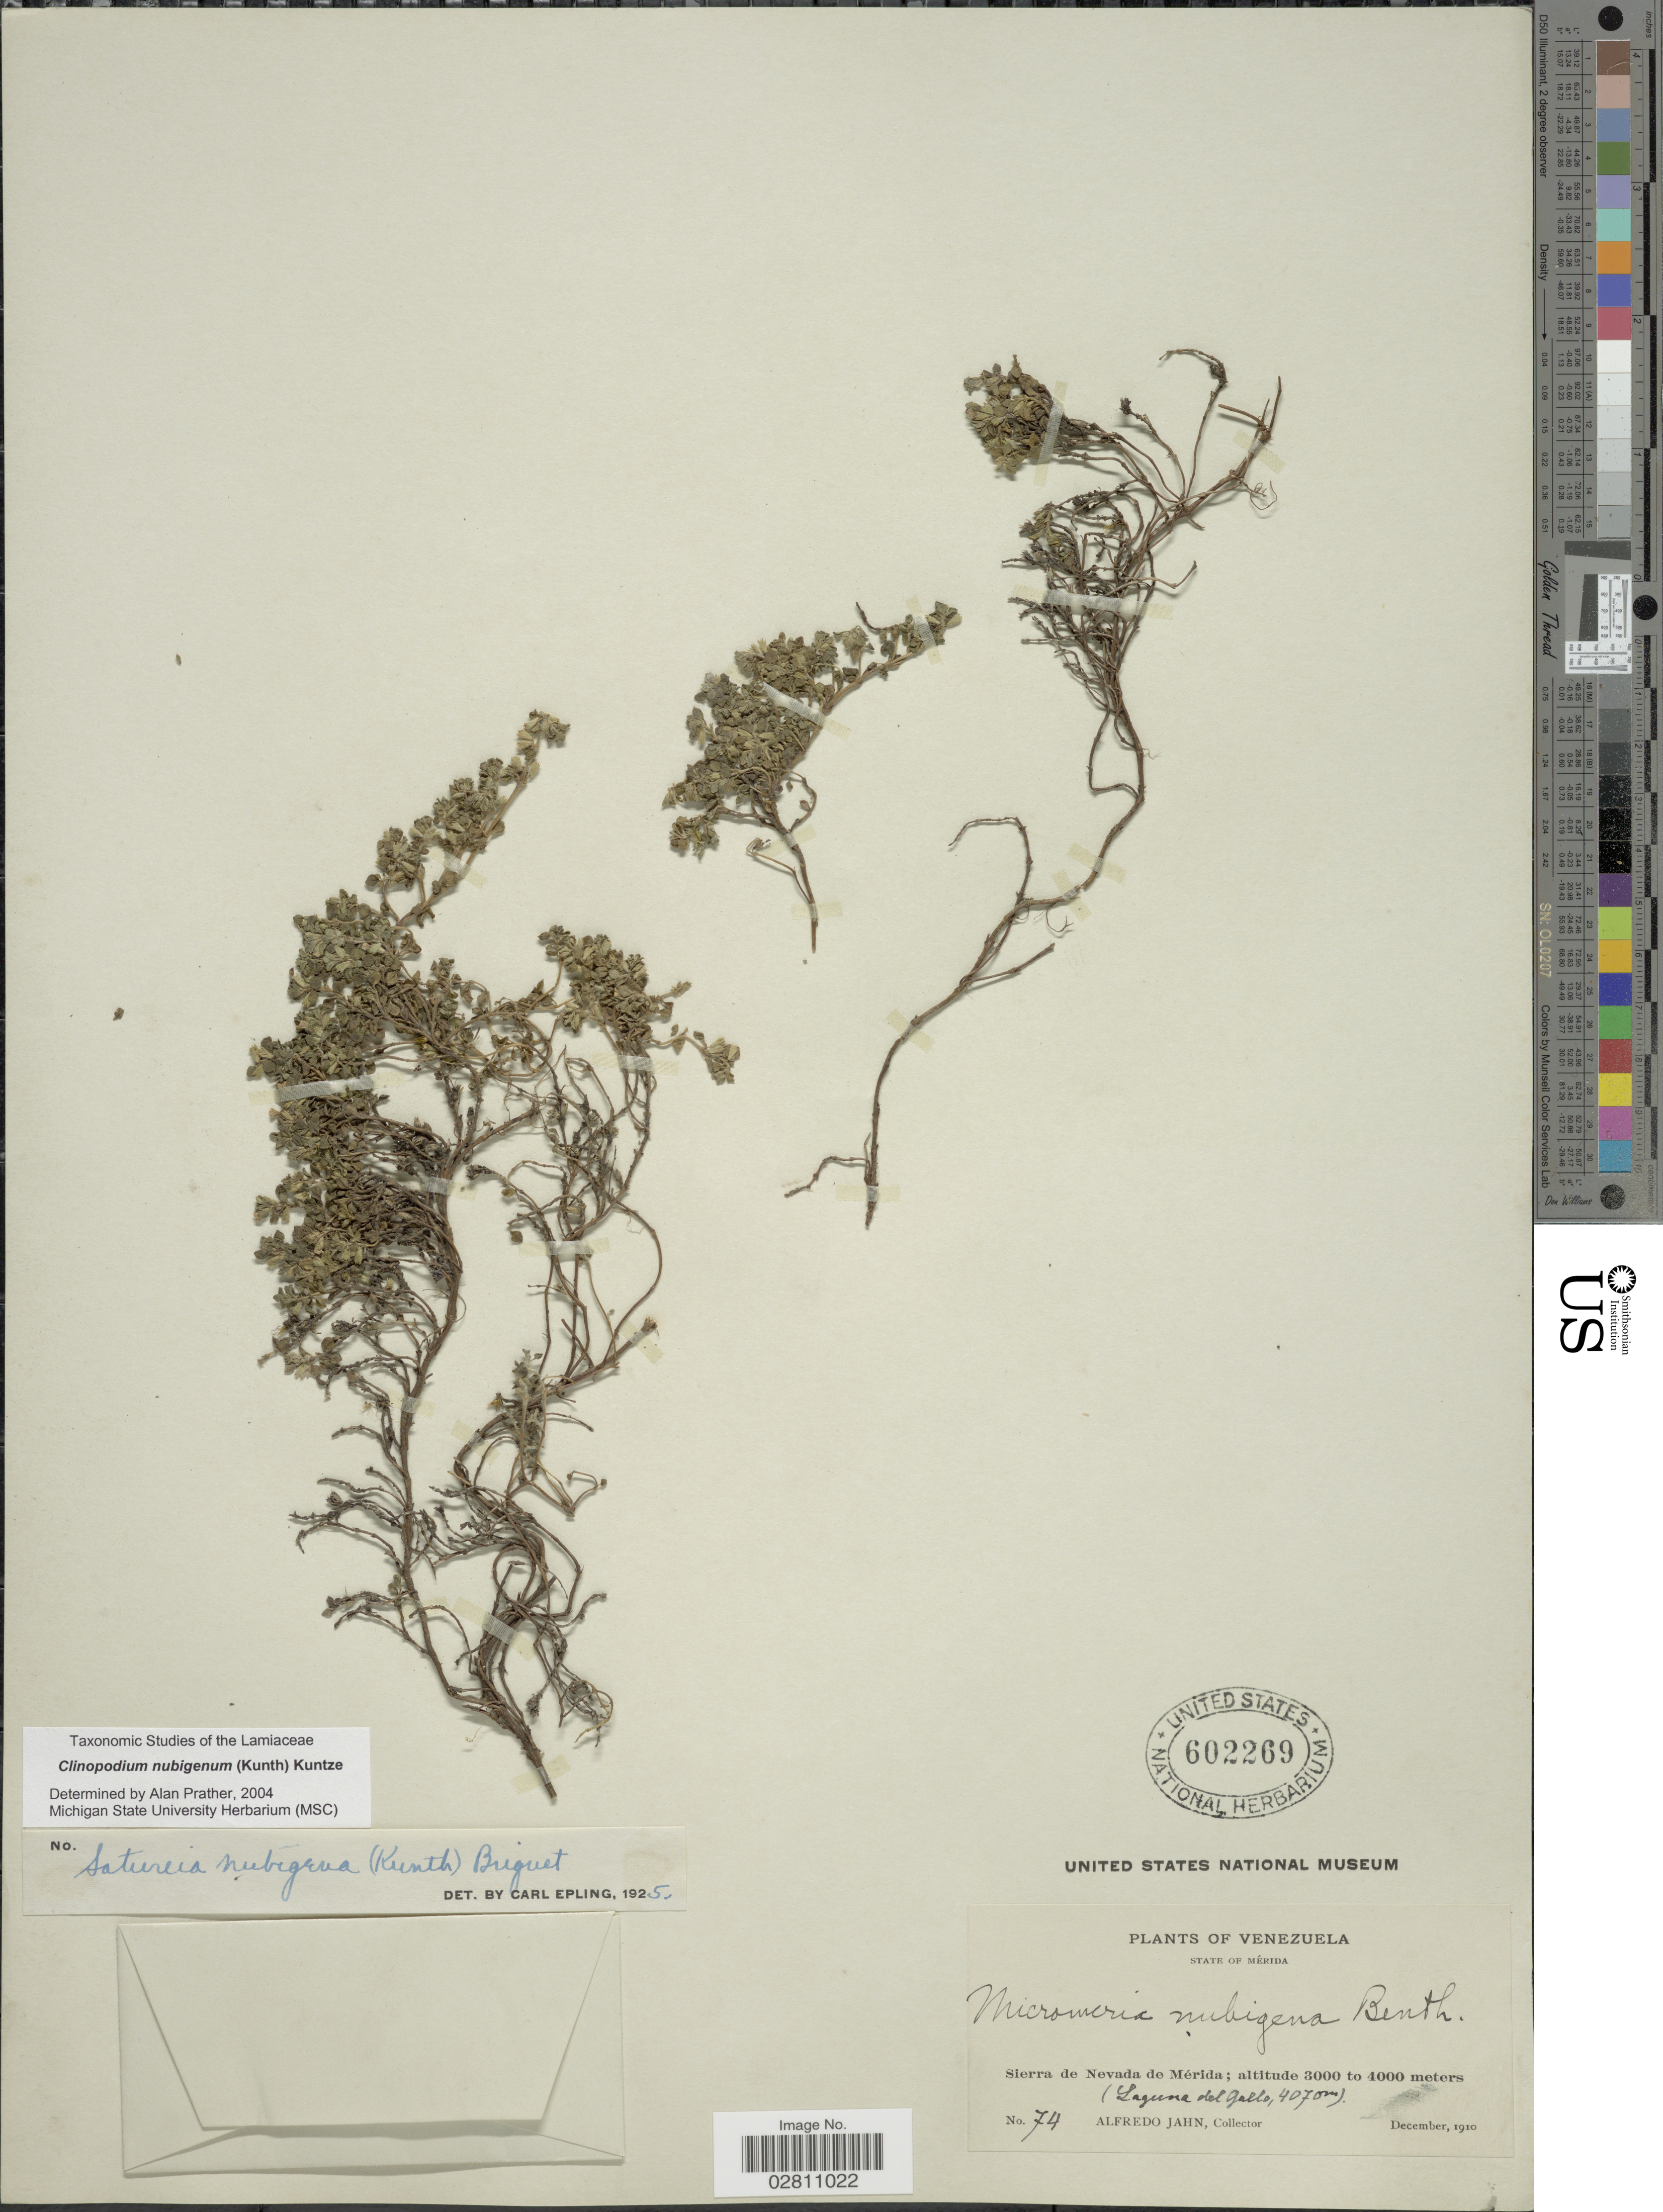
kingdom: Plantae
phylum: Tracheophyta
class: Magnoliopsida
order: Lamiales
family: Lamiaceae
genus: Clinopodium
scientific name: Clinopodium nubigenum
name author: (Kunth) Kuntze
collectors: A. Jahn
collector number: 74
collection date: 1910-12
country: Venezuela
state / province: Mérida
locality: State of Mérida, Sierra de Nevada de Mérida, (Laguna del Gallo)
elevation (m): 4070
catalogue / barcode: US 602269